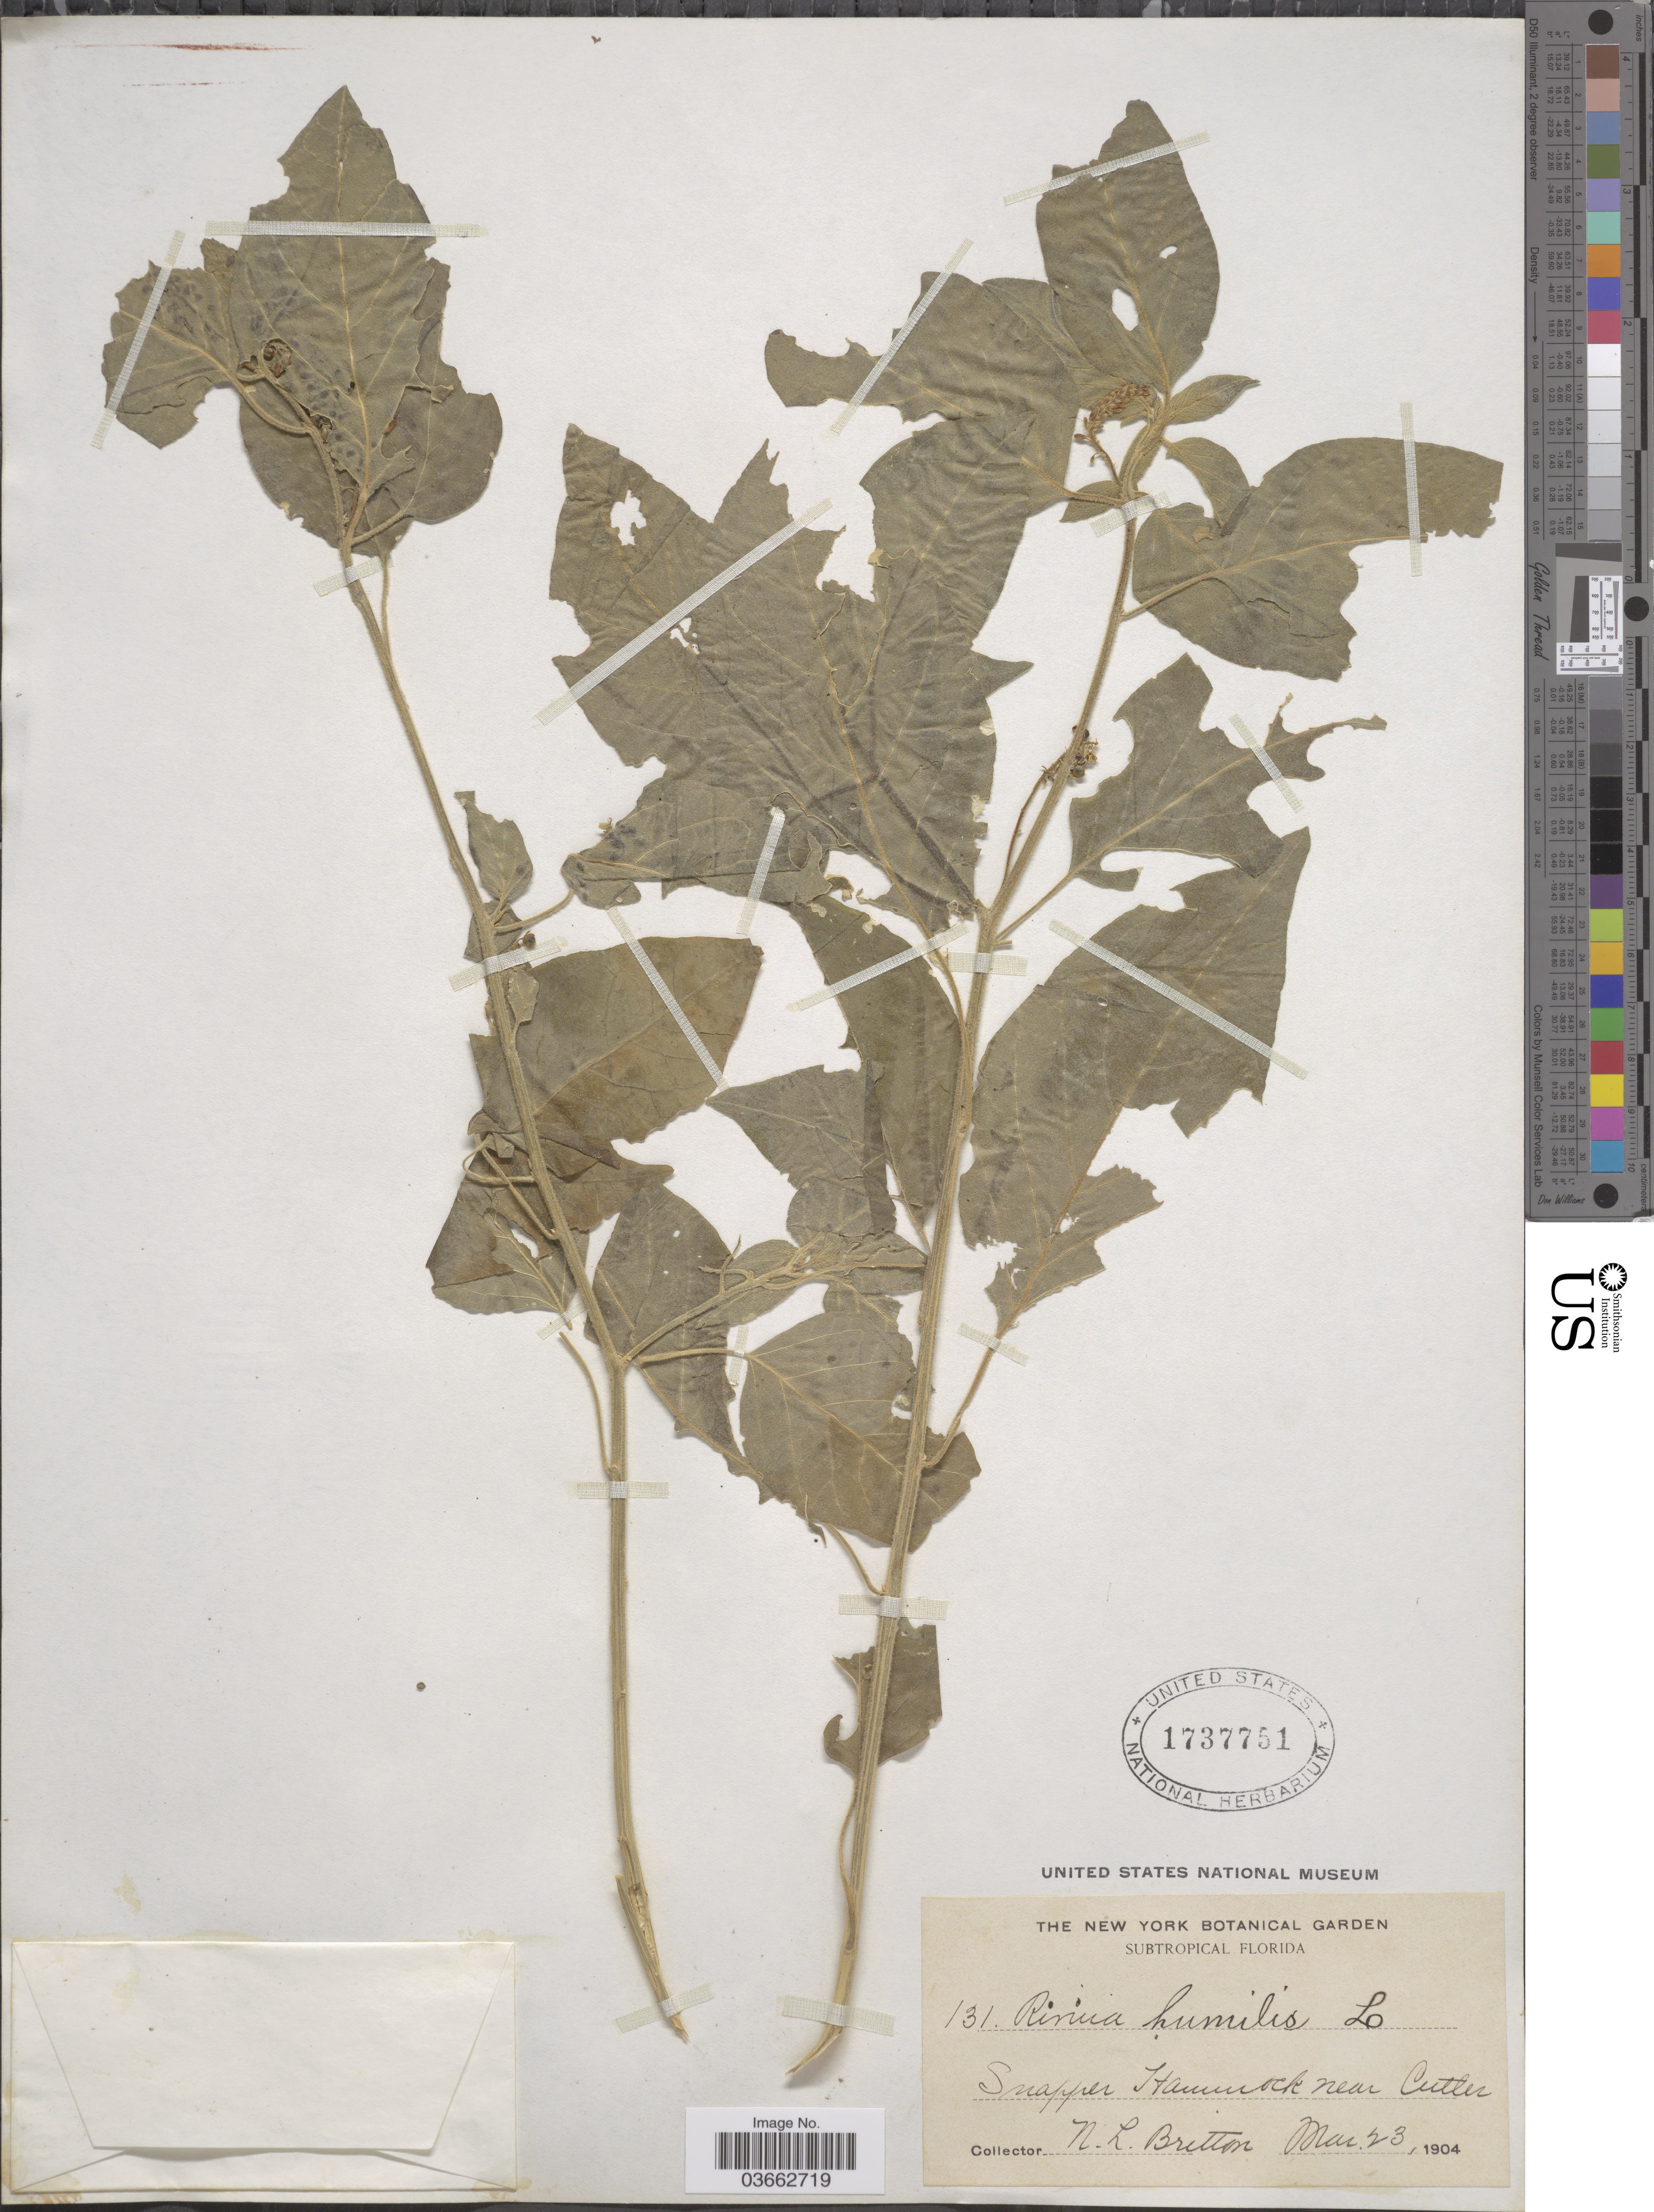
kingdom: Plantae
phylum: Tracheophyta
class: Magnoliopsida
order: Caryophyllales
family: Phytolaccaceae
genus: Rivina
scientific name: Rivina humilis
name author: L.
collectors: N. Britton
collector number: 131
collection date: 1904-03-23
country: United States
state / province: Florida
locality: Subtropical Florida. Snapper Hammock near Cutter.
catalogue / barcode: US 1737751